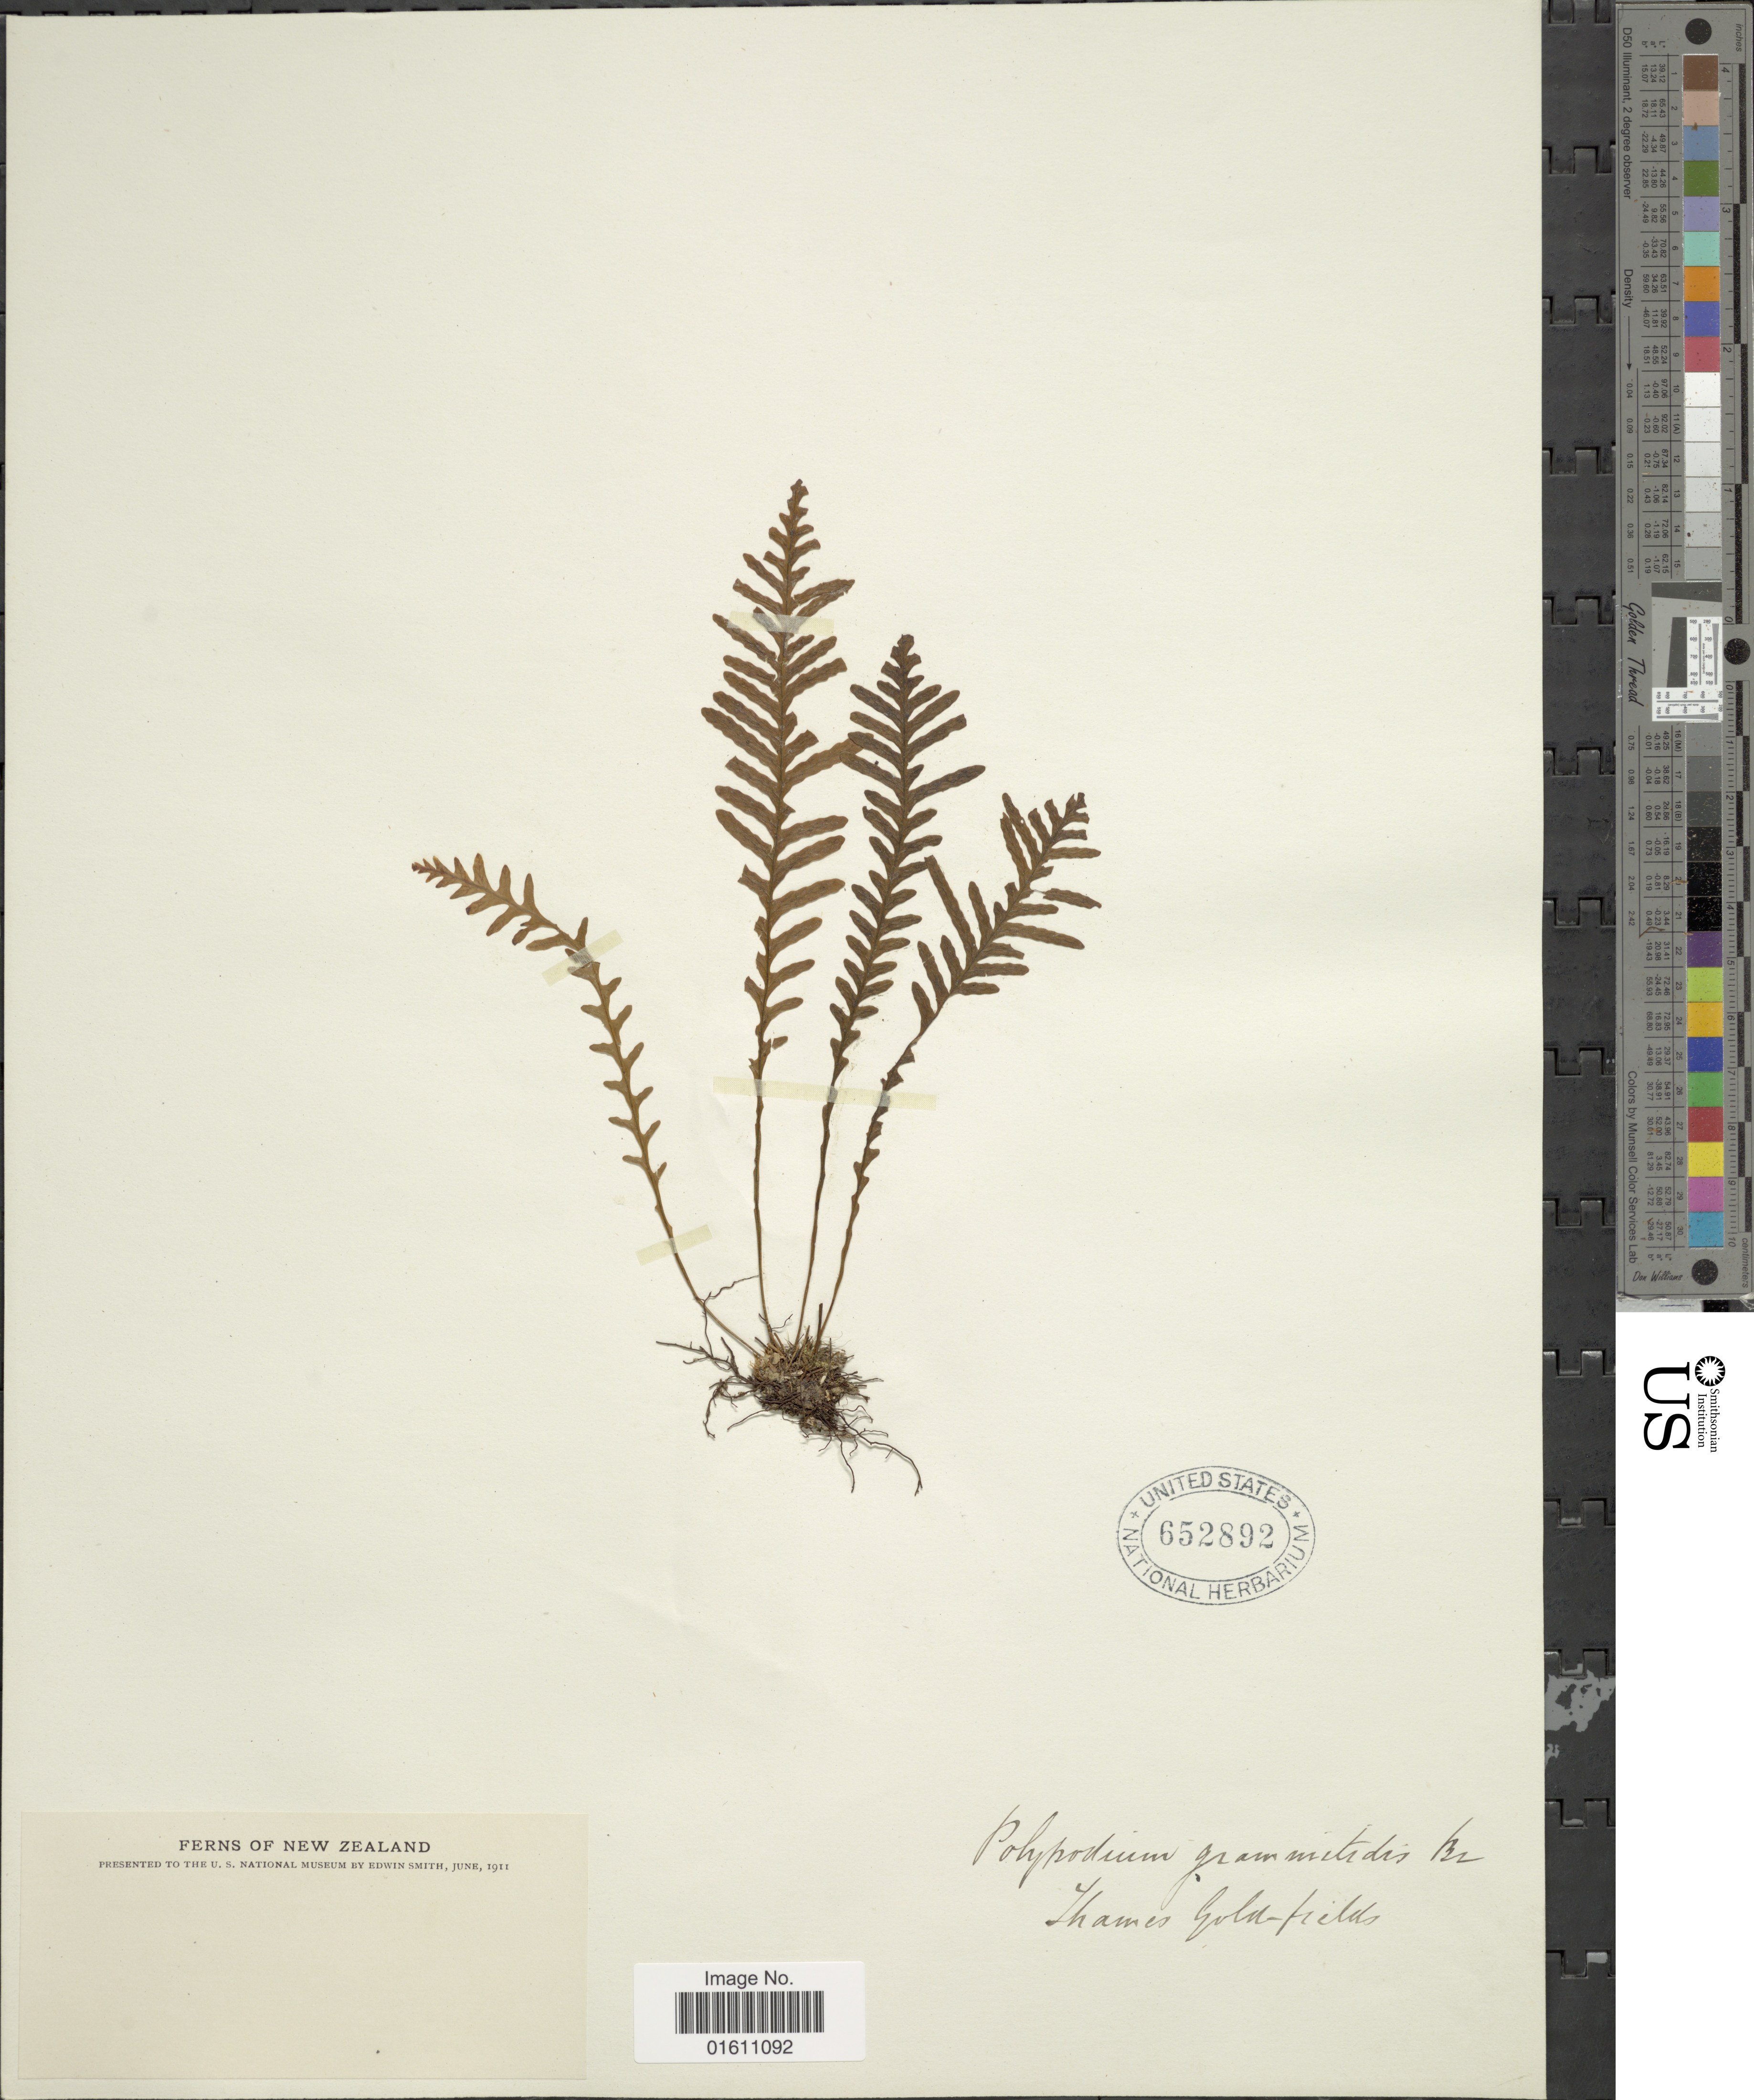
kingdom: Plantae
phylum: Tracheophyta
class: Polypodiopsida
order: Polypodiales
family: Polypodiaceae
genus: Notogrammitis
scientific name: Notogrammitis heterophylla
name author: (Labill.) Parris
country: New Zealand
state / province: Waikato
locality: Thames Gold-Fields.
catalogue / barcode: US 652892